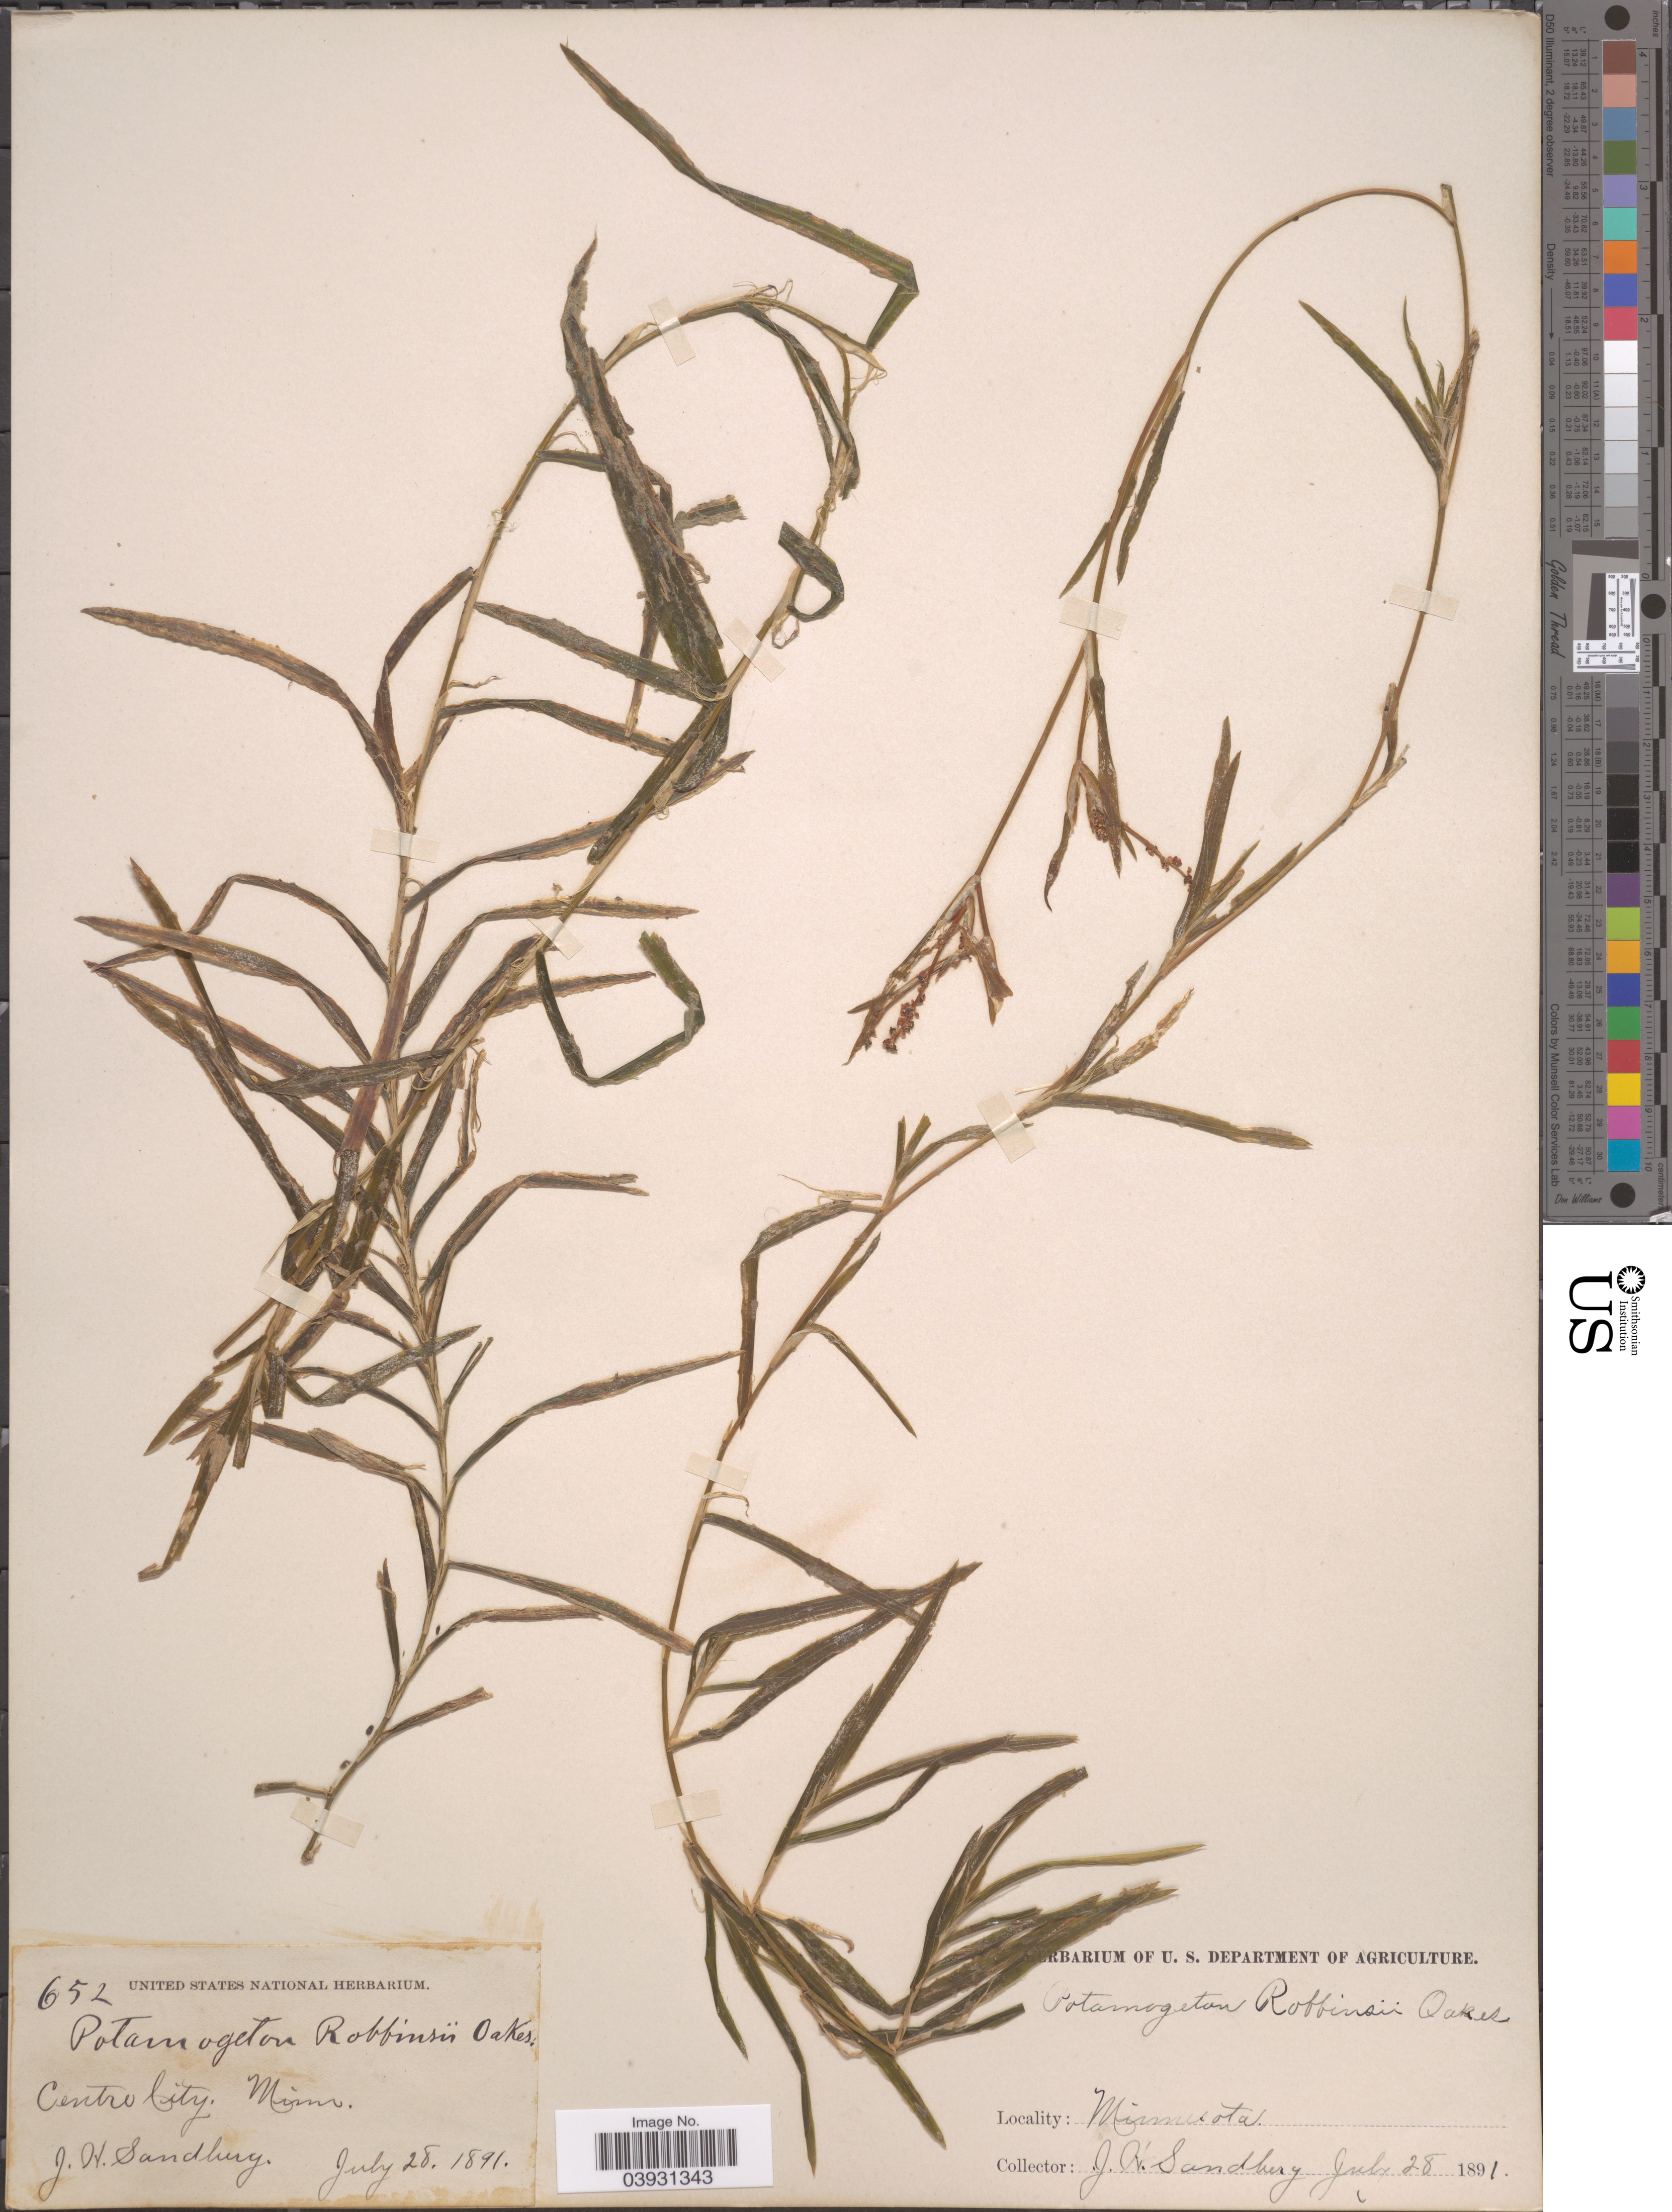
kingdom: Plantae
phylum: Tracheophyta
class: Liliopsida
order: Alismatales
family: Potamogetonaceae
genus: Potamogeton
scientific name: Potamogeton robbinsii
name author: Oakes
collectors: J. Sandburg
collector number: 652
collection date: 1891-07-28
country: United States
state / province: Minnesota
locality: Centro City.